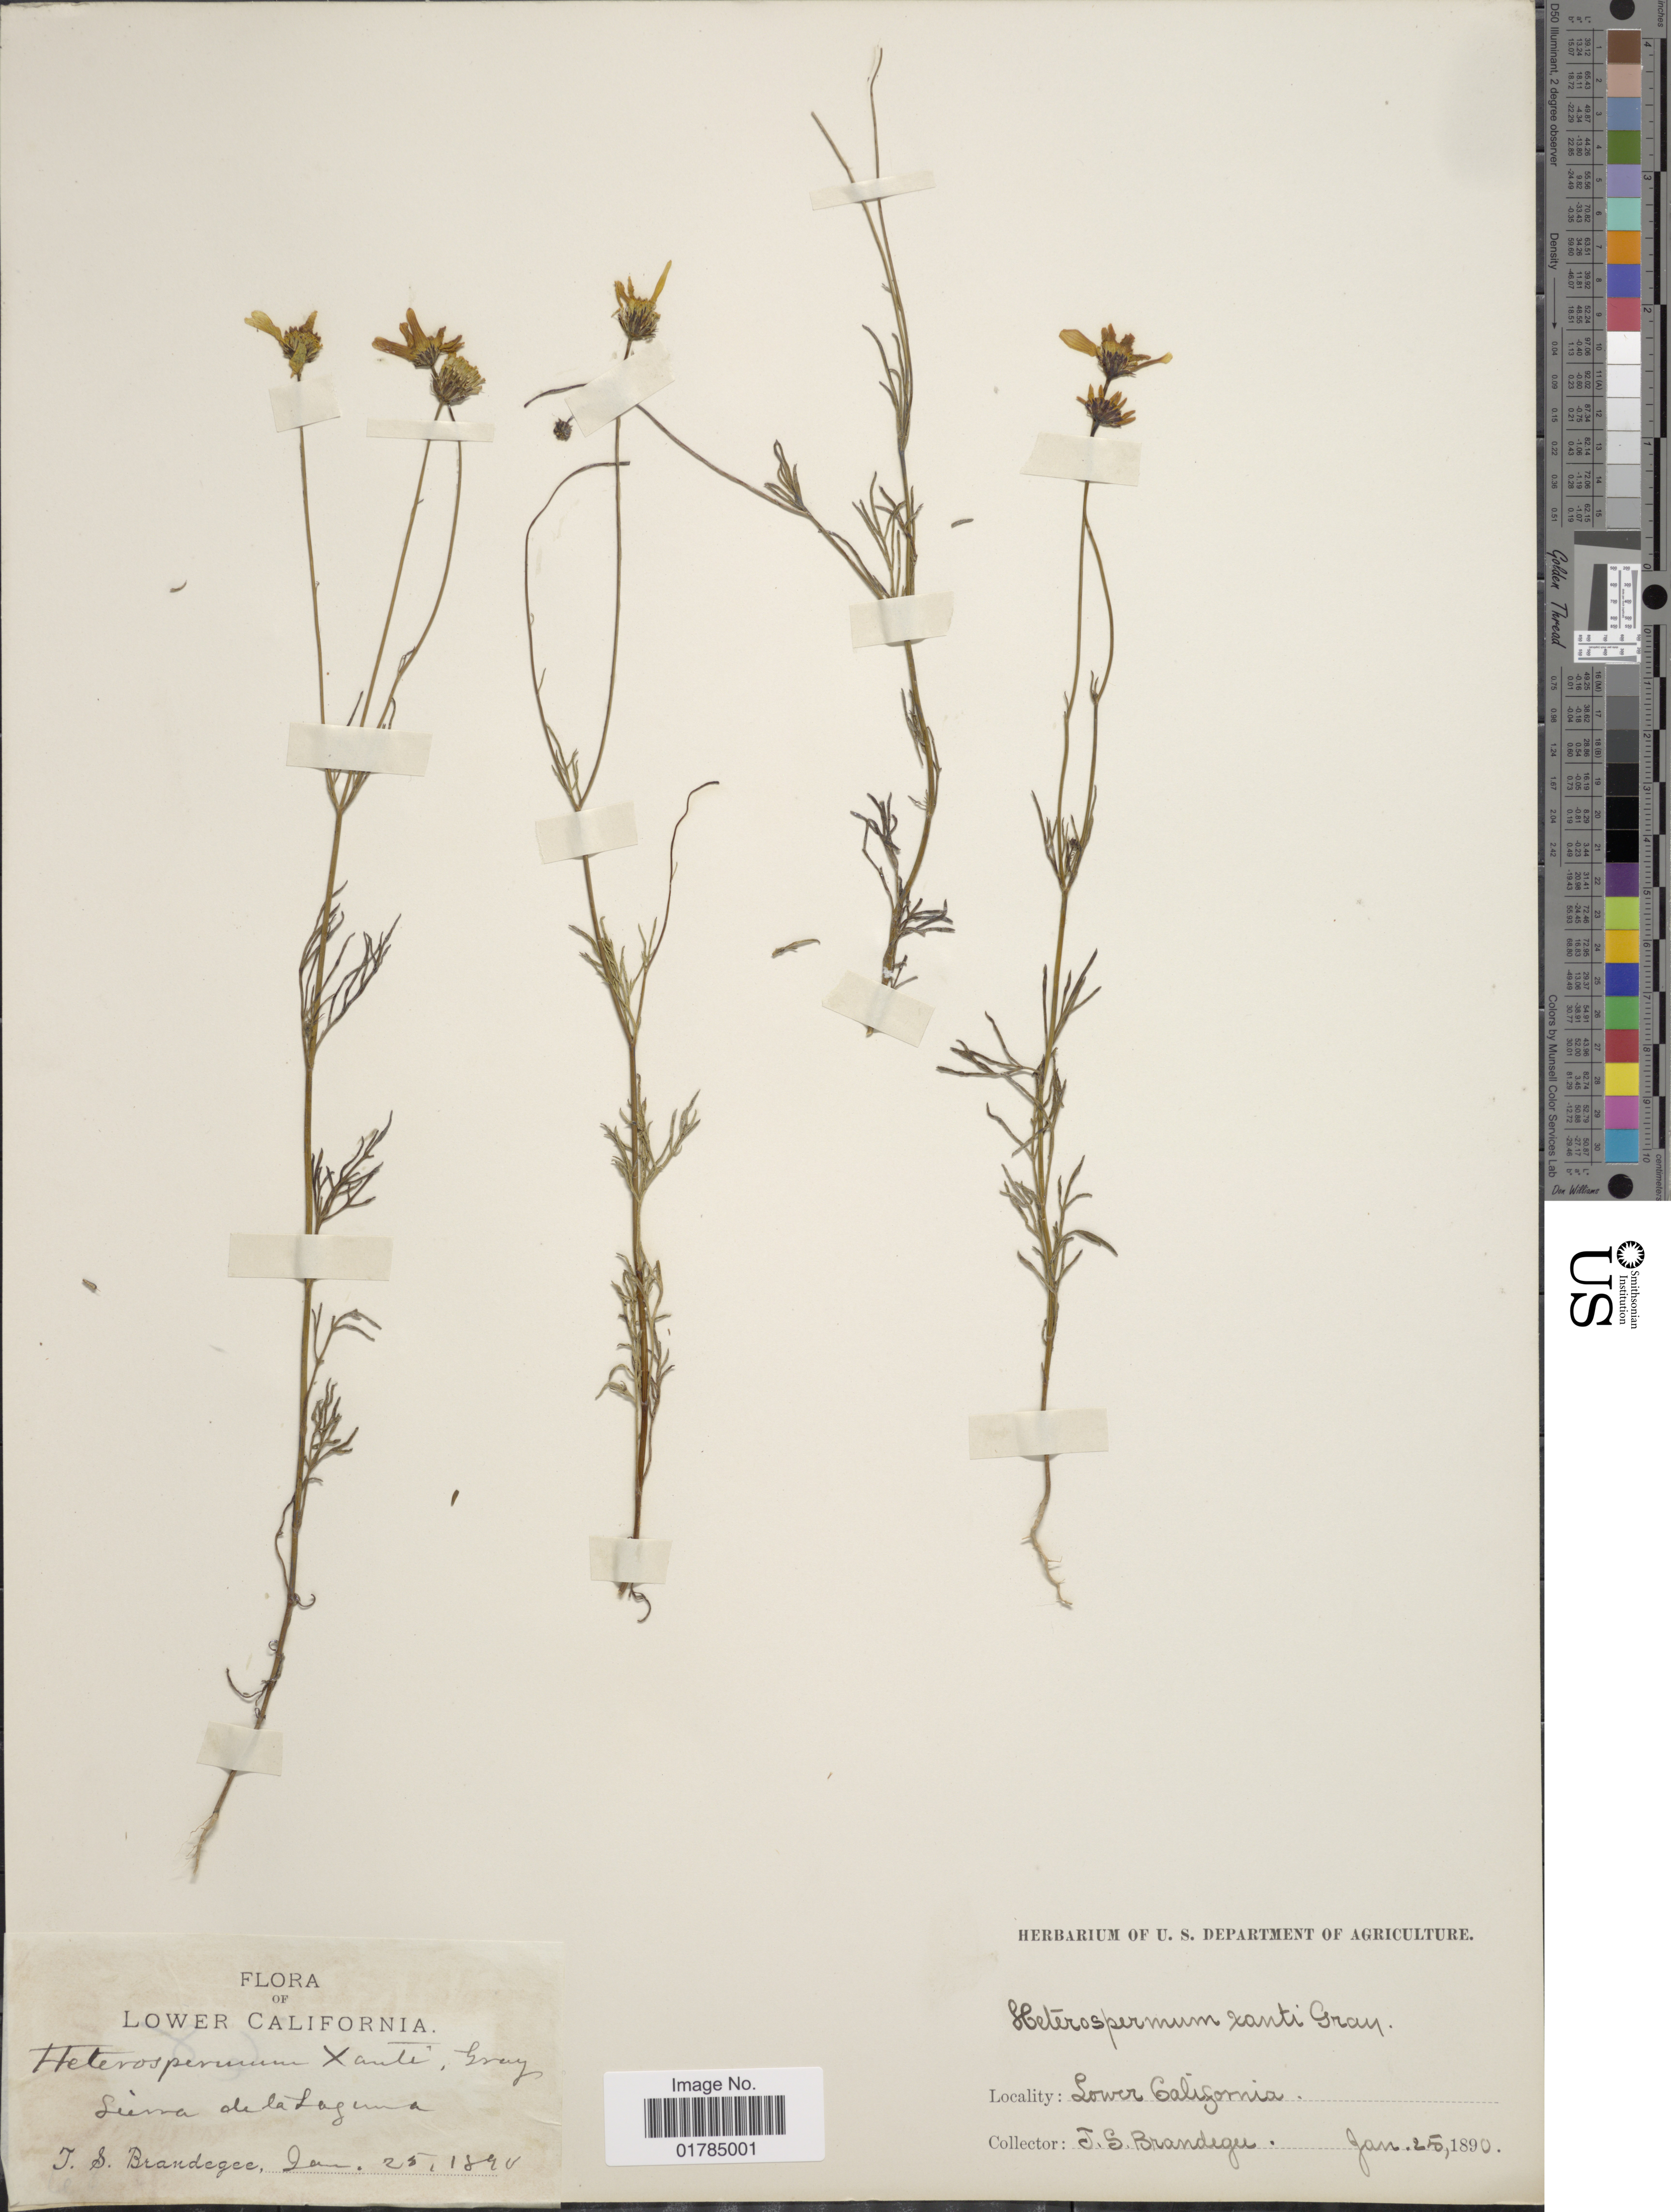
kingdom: Plantae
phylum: Tracheophyta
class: Magnoliopsida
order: Asterales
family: Asteraceae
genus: Heterosperma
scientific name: Heterosperma xanti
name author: Sherff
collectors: J. S. Brandegee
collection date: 1890-01-25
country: Mexico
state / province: Baja California Sur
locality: Lower California, Sierra de la Laguna